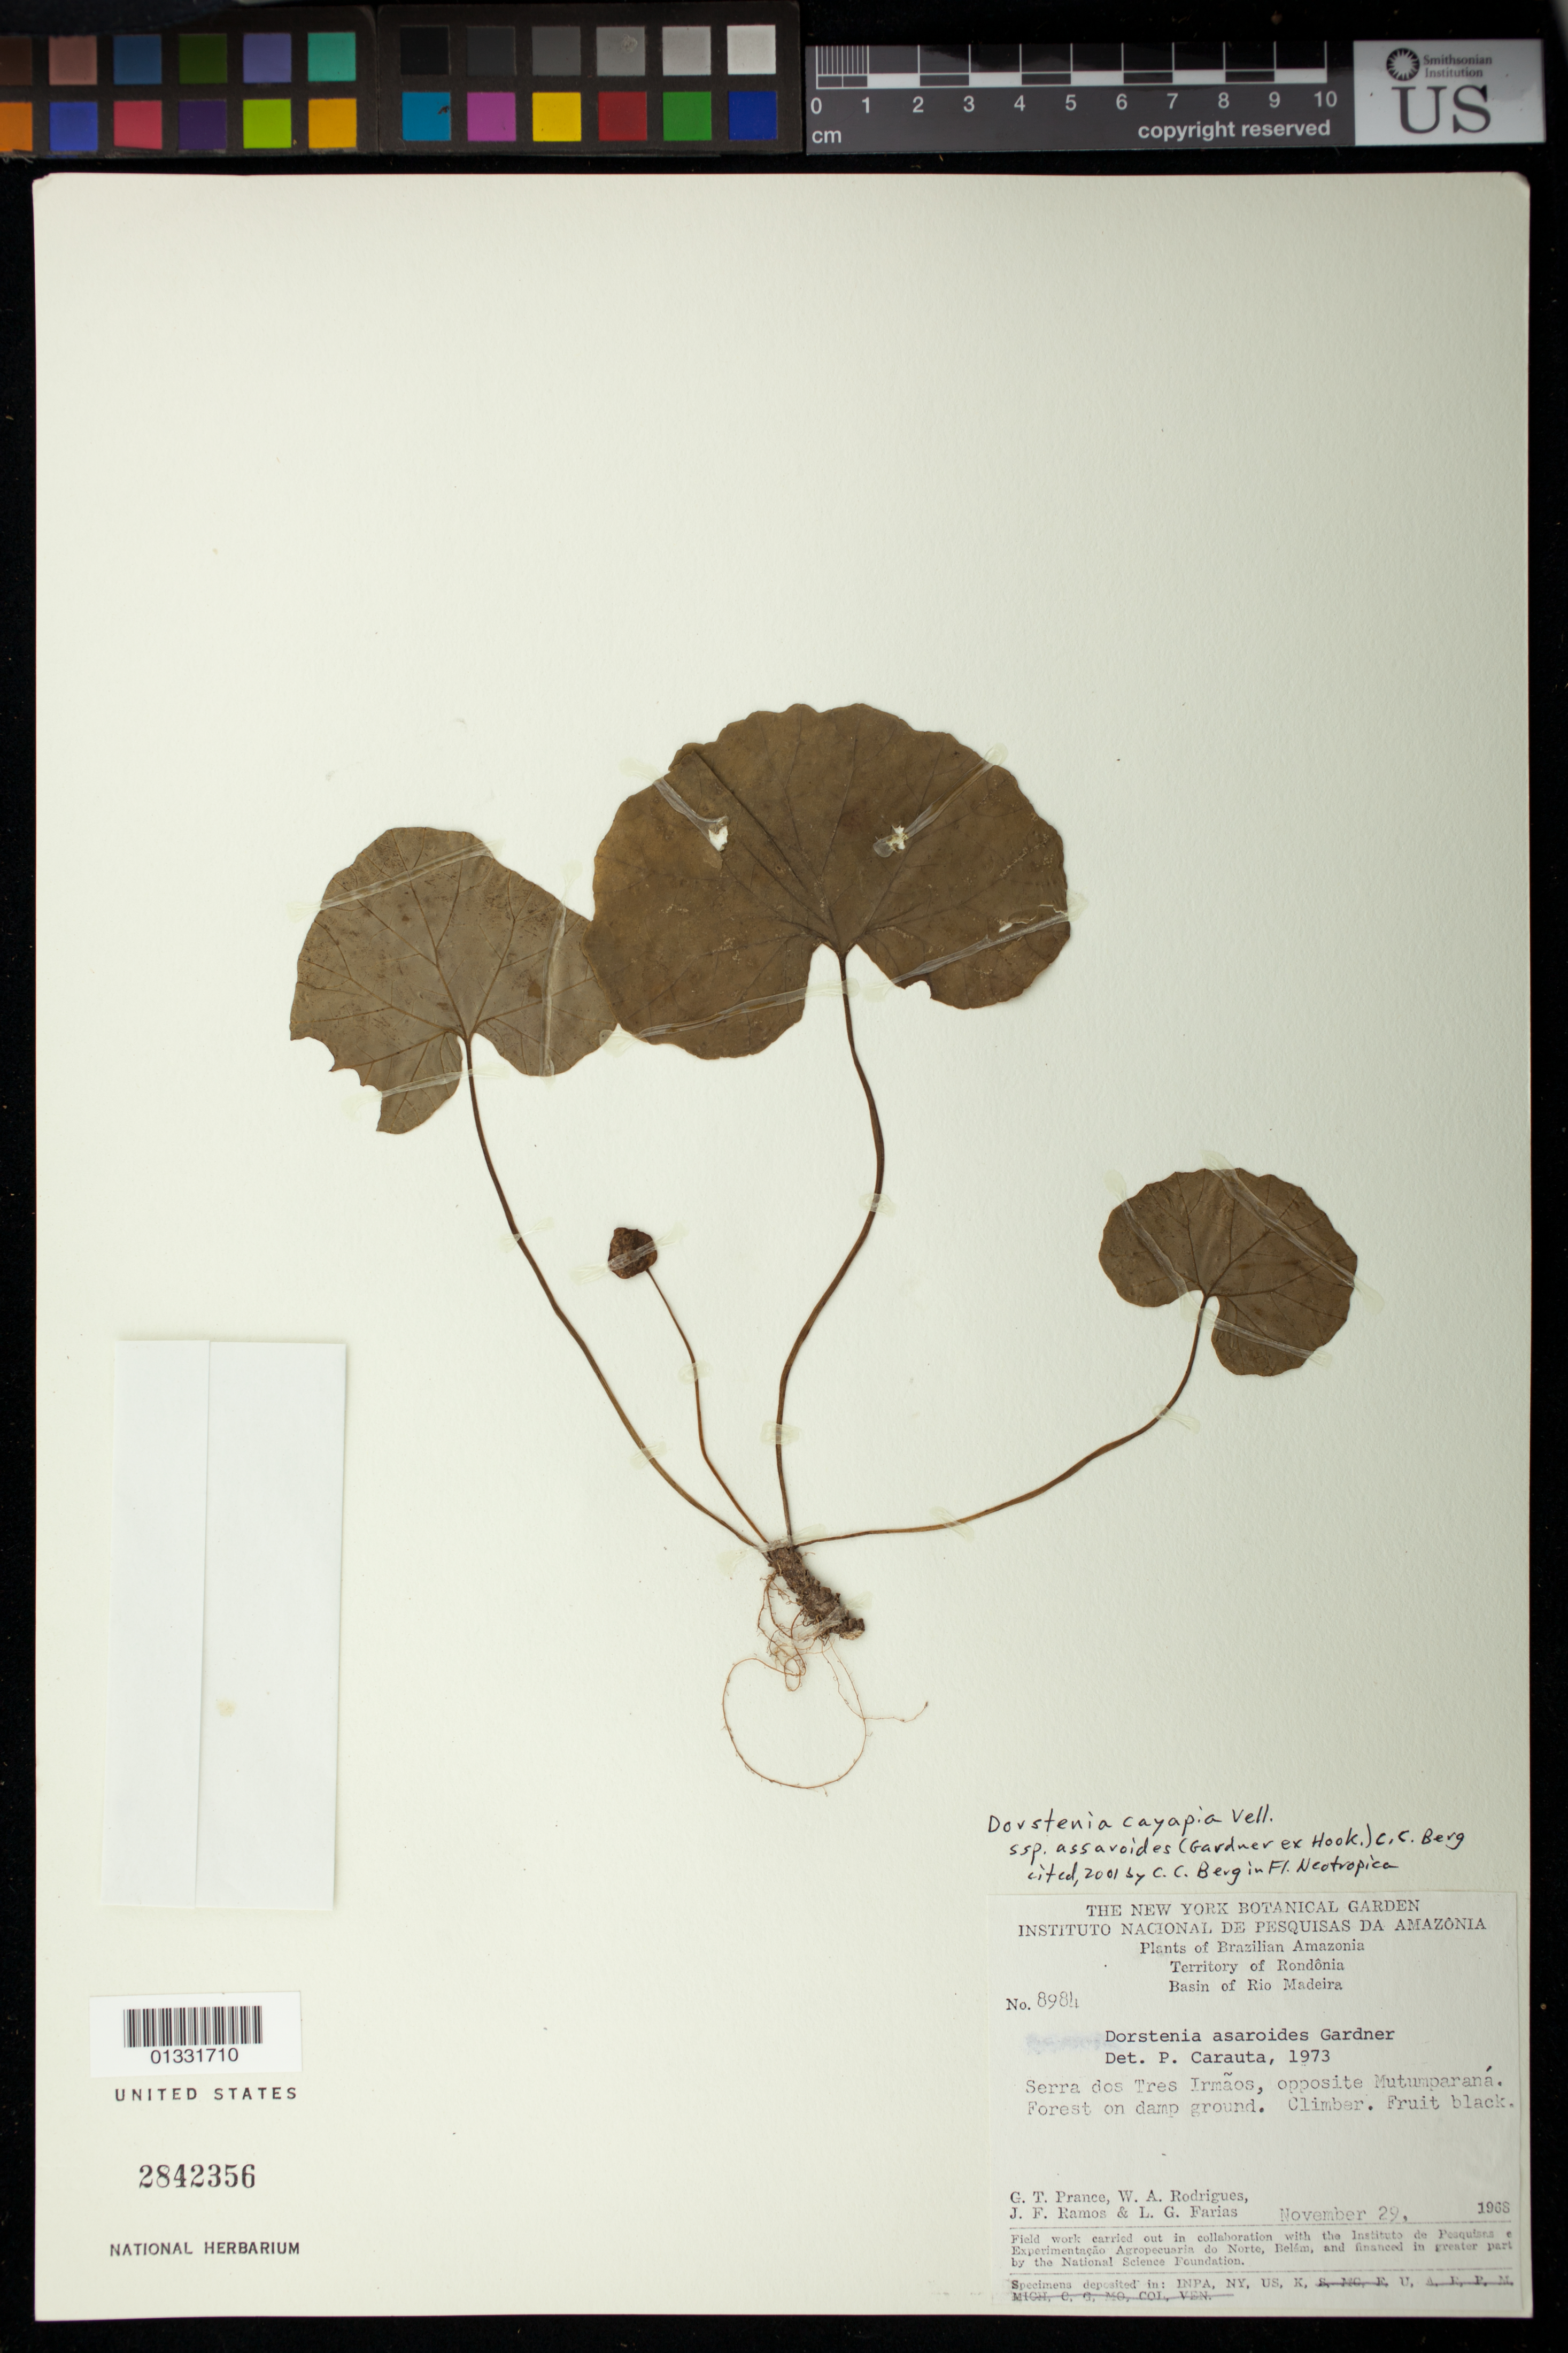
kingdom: Plantae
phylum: Tracheophyta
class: Magnoliopsida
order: Rosales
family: Moraceae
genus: Dorstenia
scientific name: Dorstenia cayapia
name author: Vell.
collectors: G. T. Prance, W. A. Rodrigues, J. F. Ramos & L. G. Farias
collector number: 8984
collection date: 1968-11-29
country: Brazil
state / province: Rondônia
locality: Serra dos Três Irmãos, opposite Mutumparaná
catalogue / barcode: US 2842356